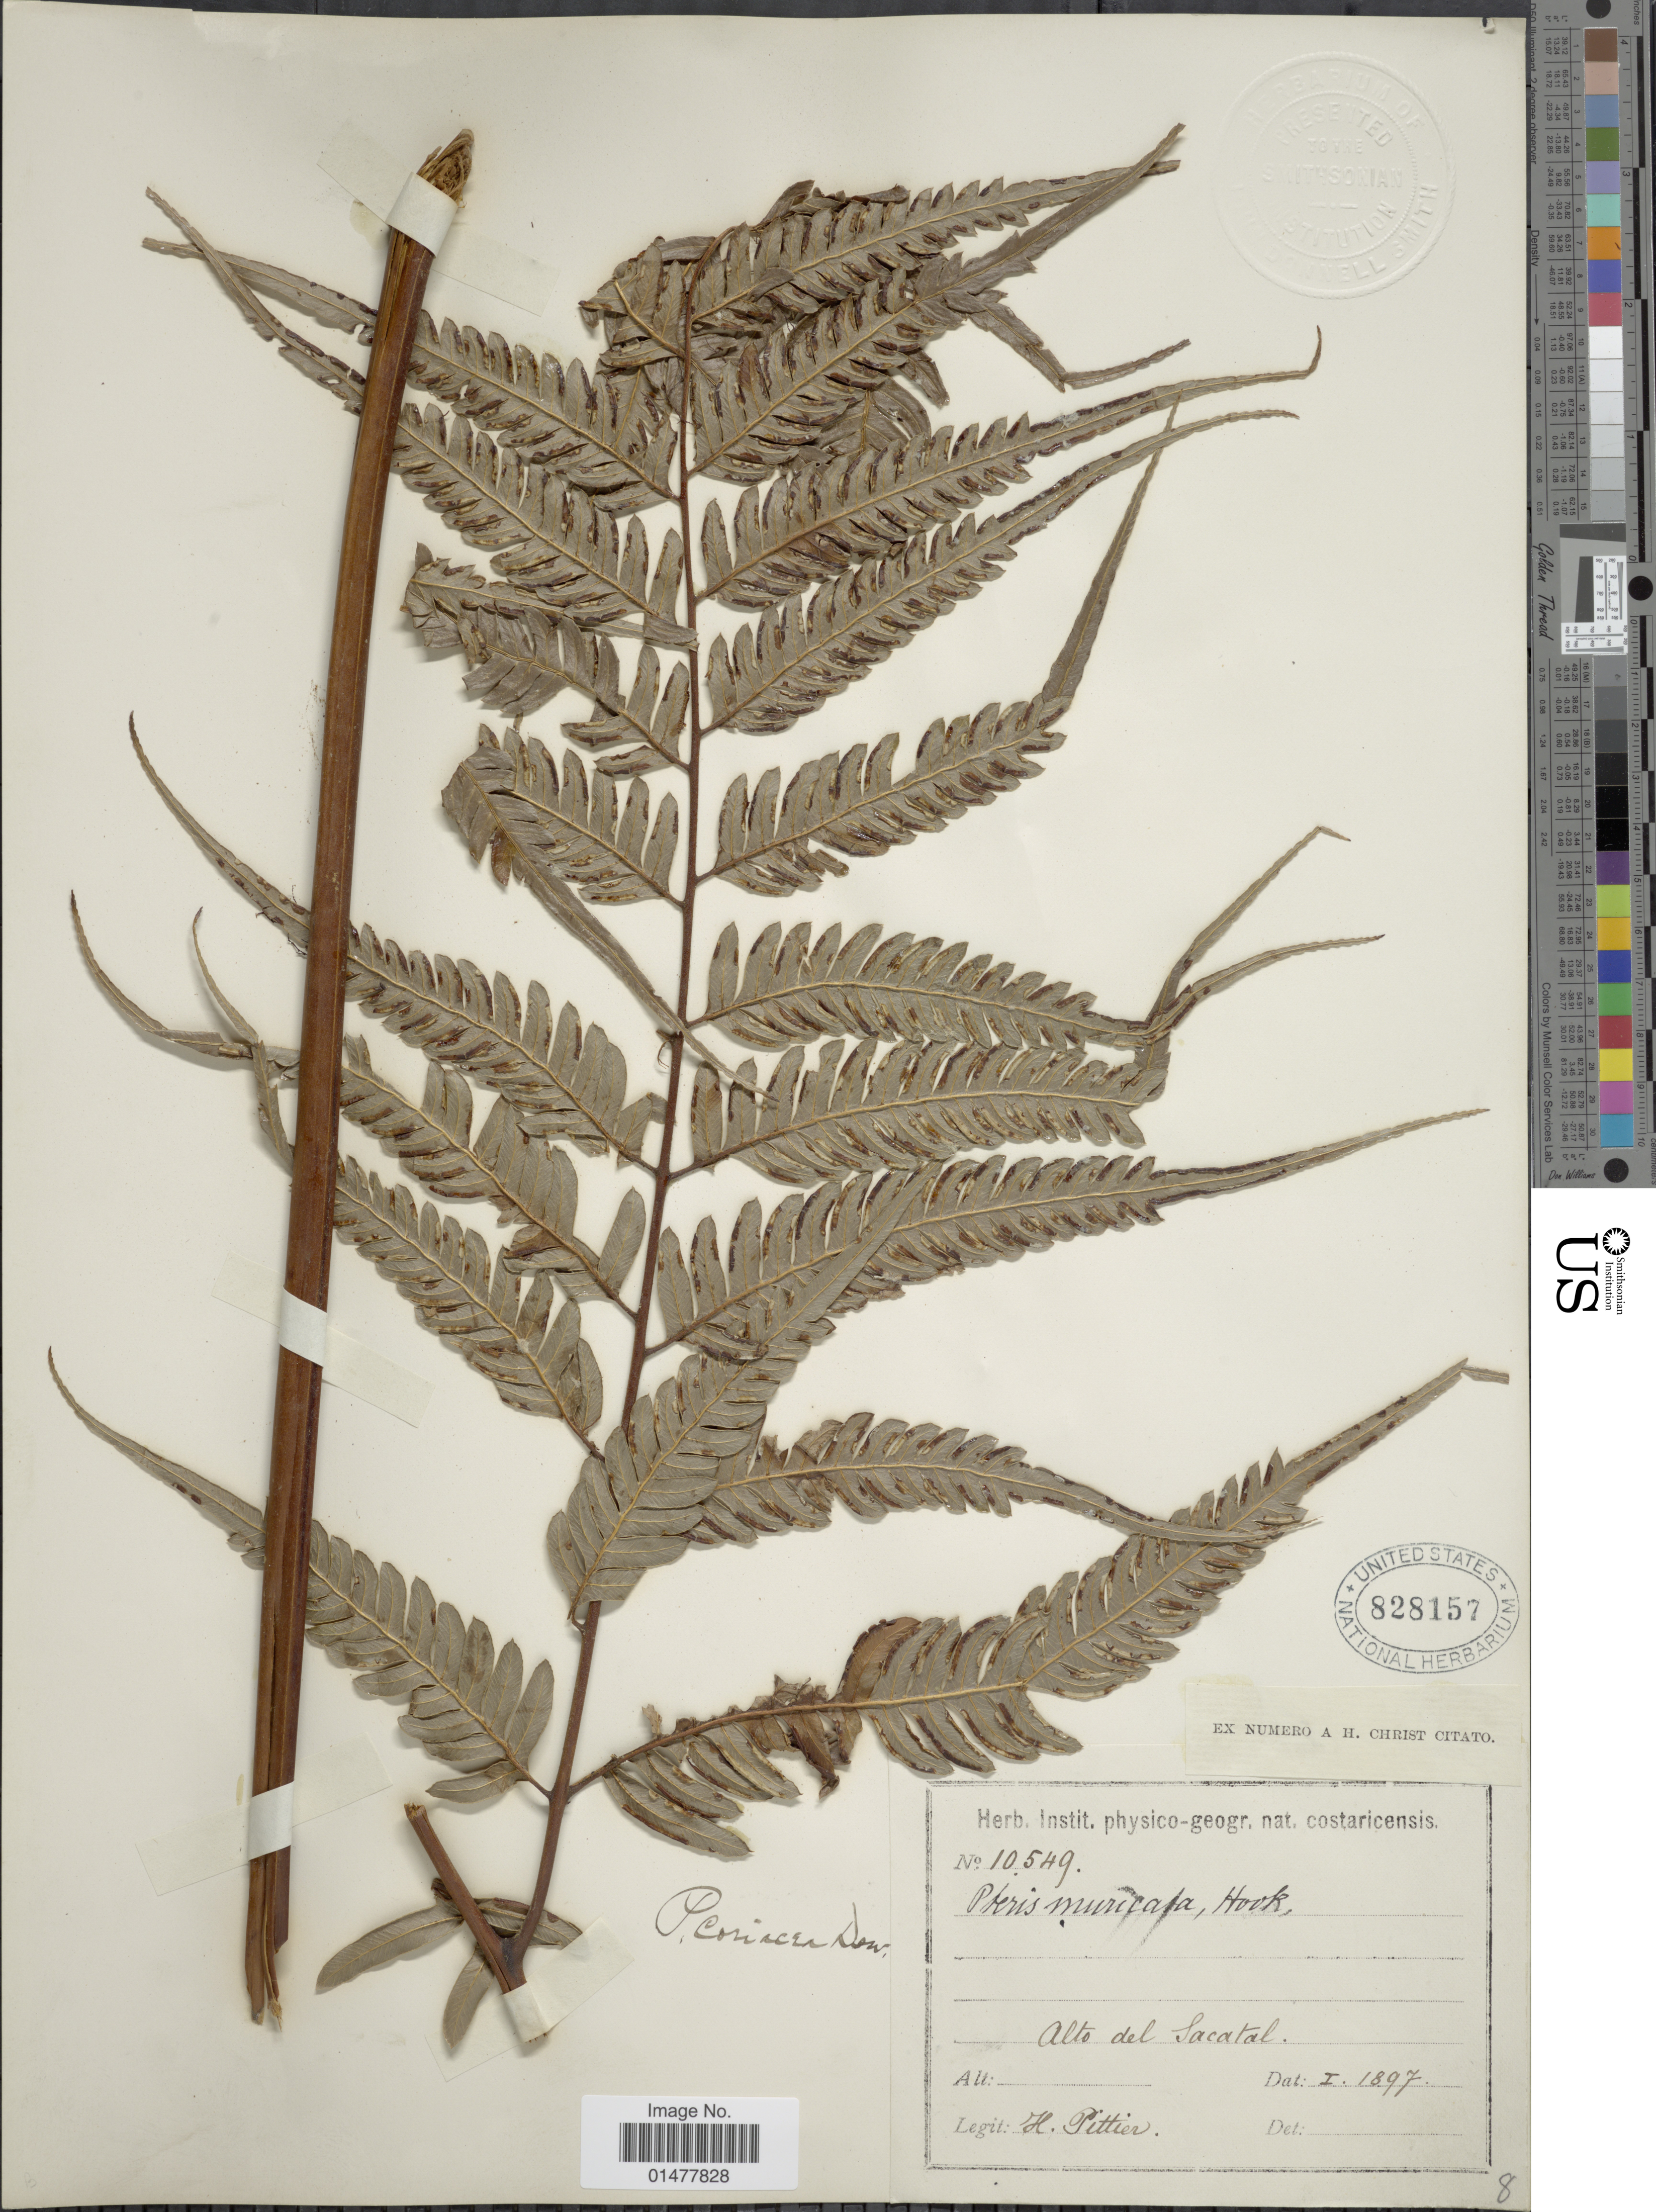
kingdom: Plantae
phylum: Tracheophyta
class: Polypodiopsida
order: Polypodiales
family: Pteridaceae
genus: Pteris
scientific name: Pteris muricata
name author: Rosenst.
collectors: H. F. Pittier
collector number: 10549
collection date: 1897-01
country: Costa Rica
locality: Alto de Sacatal.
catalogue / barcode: US 828157